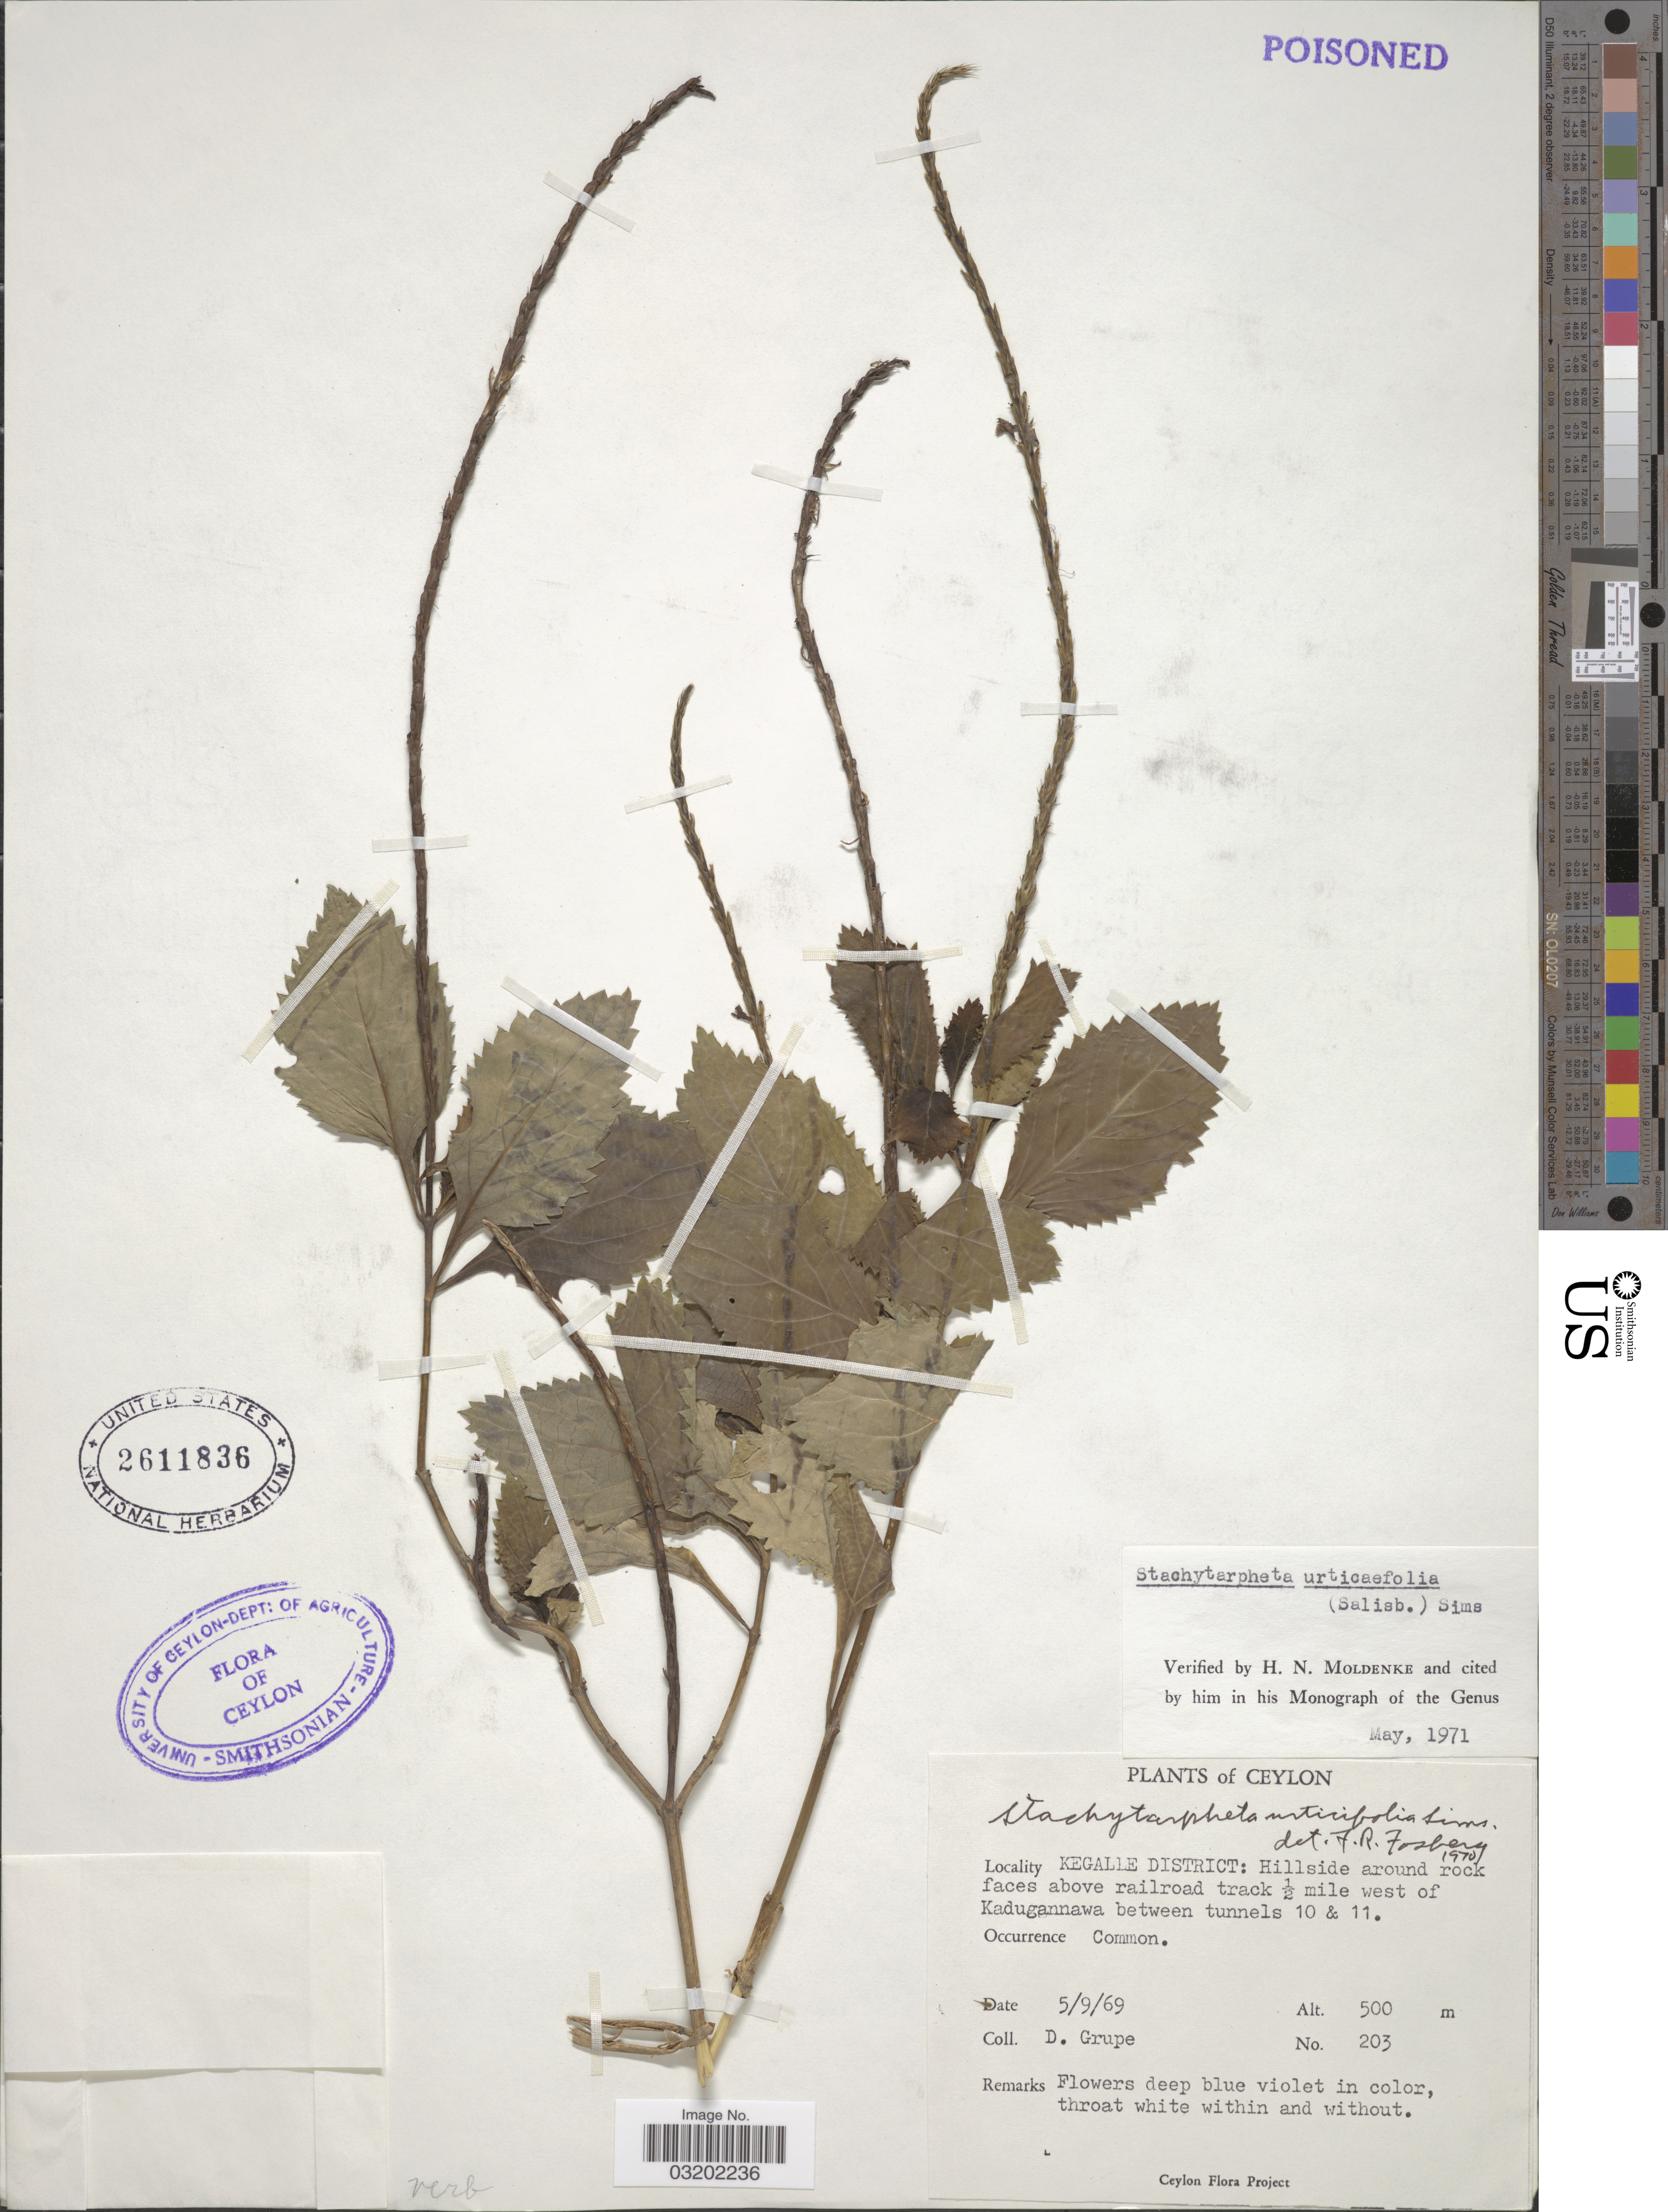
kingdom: Plantae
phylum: Tracheophyta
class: Magnoliopsida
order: Lamiales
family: Verbenaceae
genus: Stachytarpheta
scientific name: Stachytarpheta urticifolia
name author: Sims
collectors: D. Grupe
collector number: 203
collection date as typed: Transcribed d/m/y: 5/9/69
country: Sri Lanka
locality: Ceylon. Kegalle District: Hillside around rock faces above railroad track ½ mile west of Kadugannawa between tunnels 10 & 11.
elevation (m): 500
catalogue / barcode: US 2611836